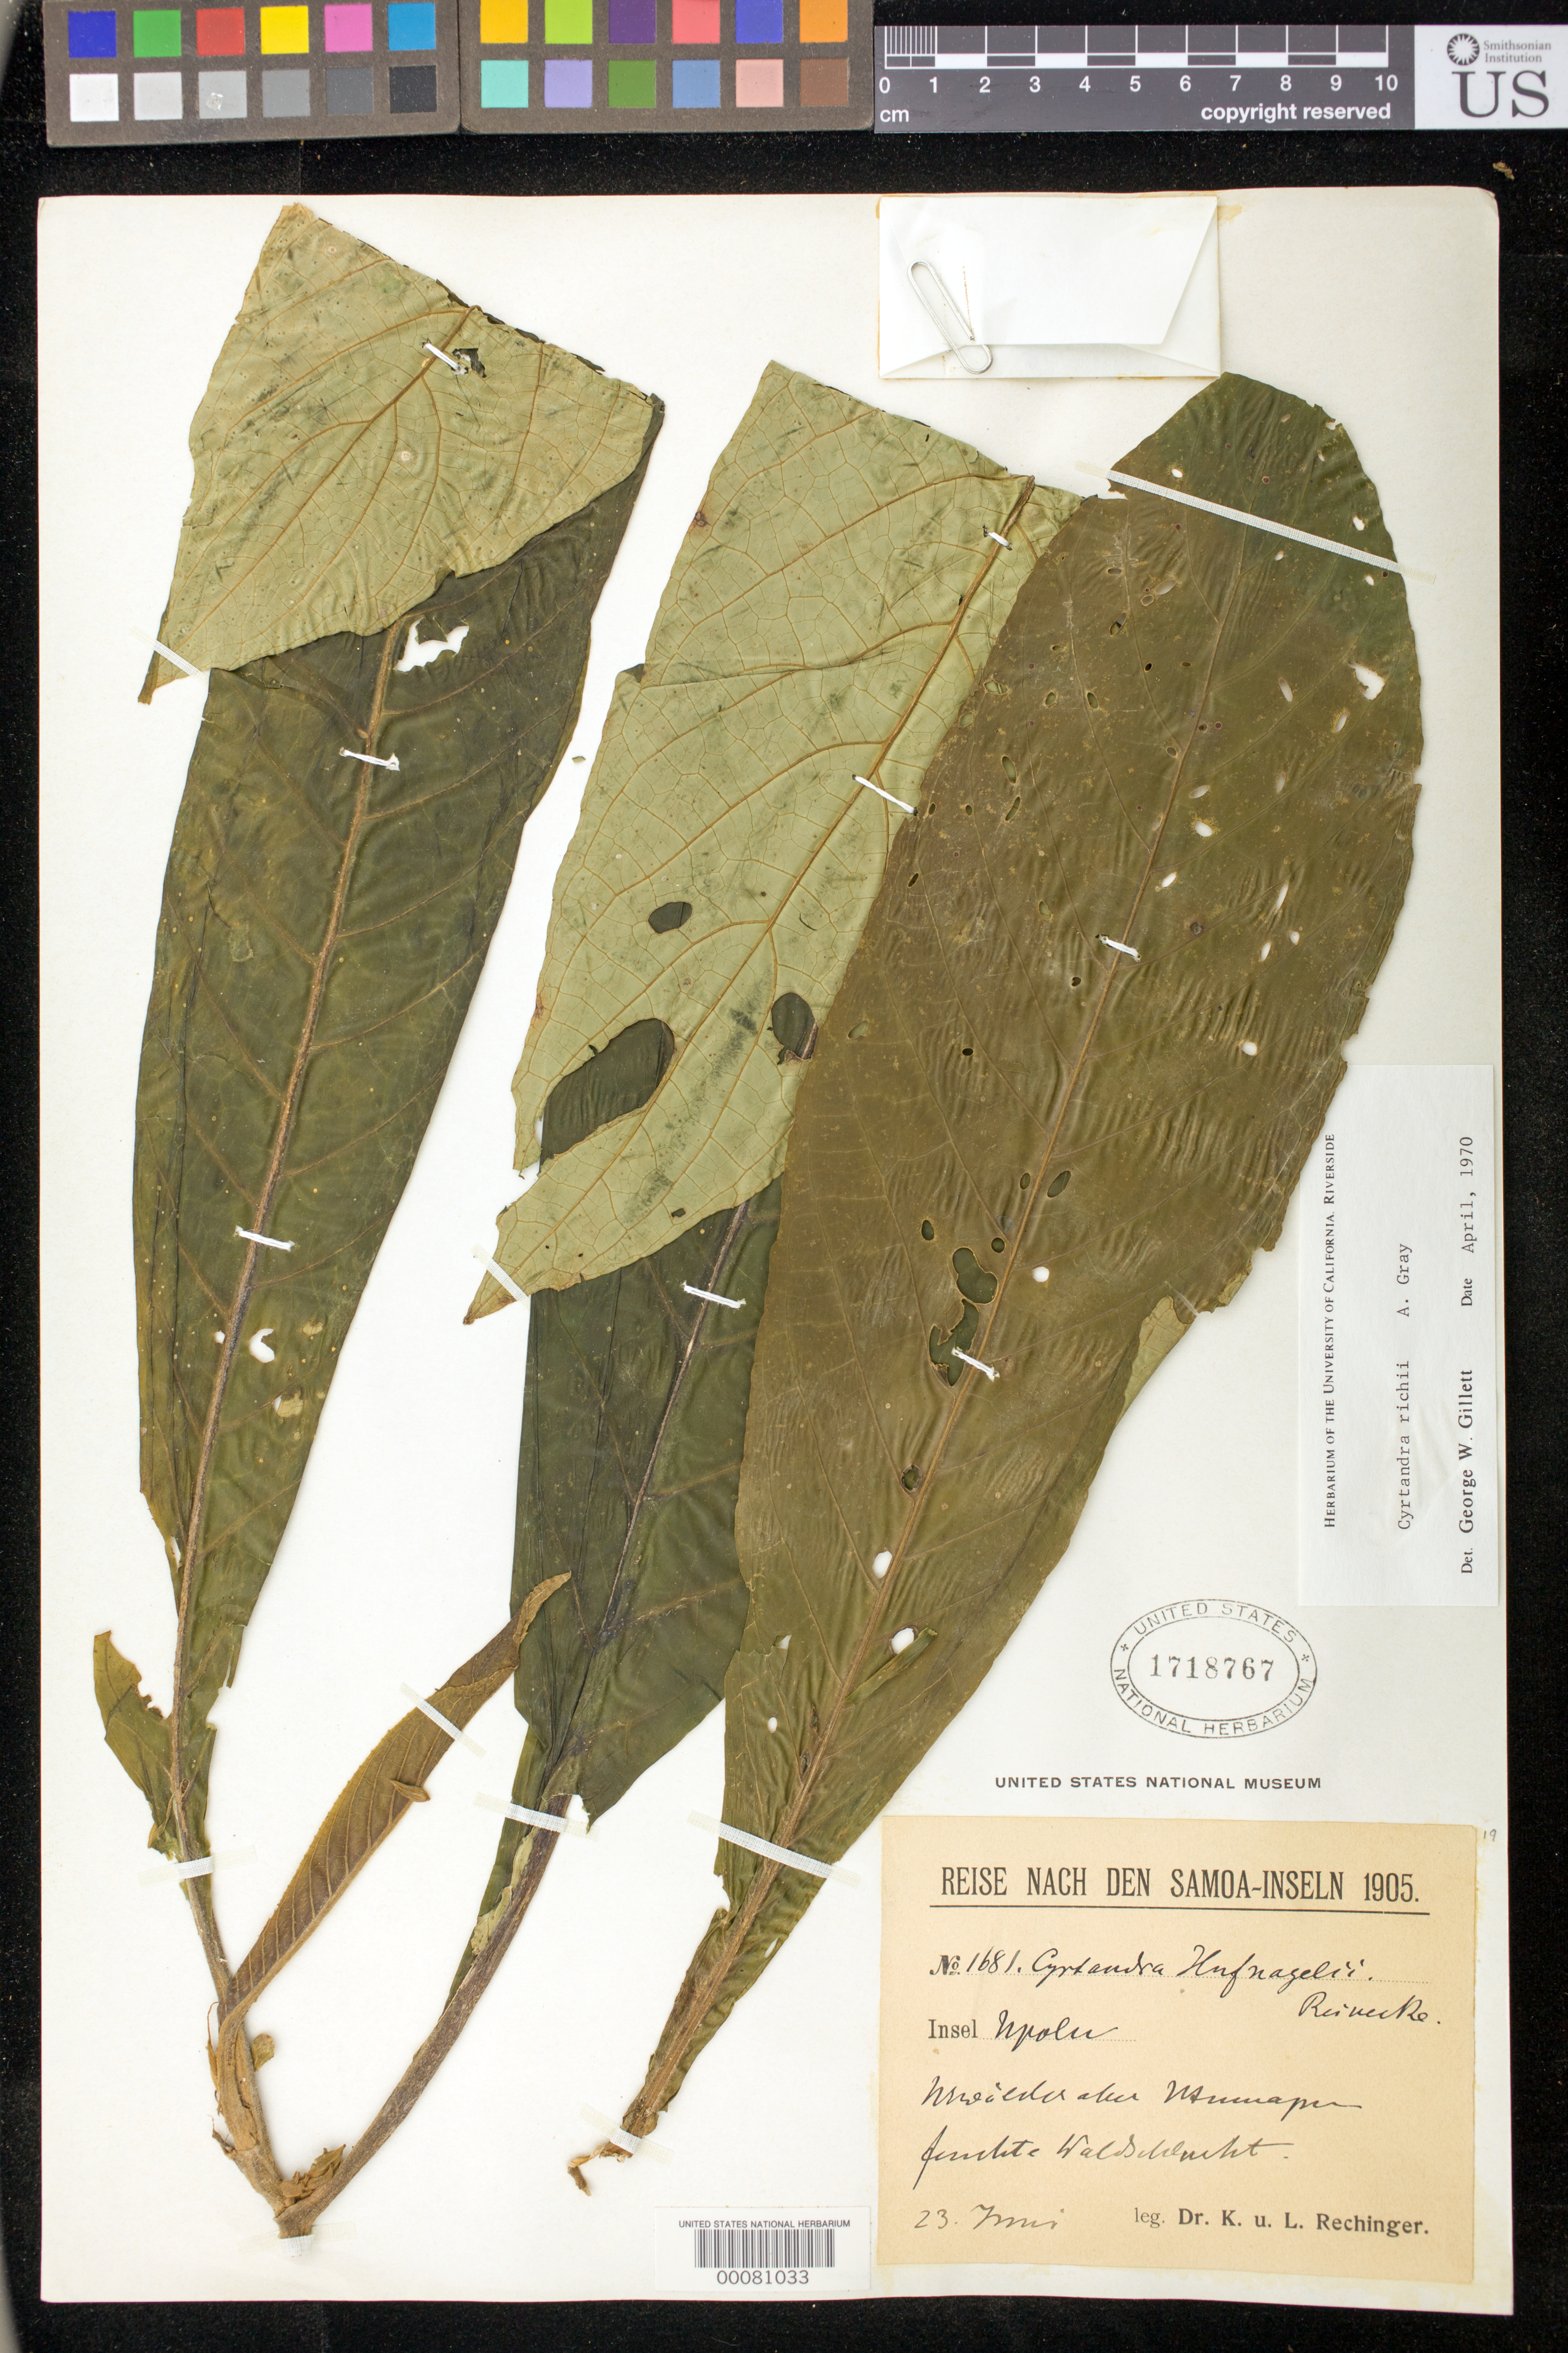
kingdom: Plantae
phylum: Tracheophyta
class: Magnoliopsida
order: Lamiales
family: Gesneriaceae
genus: Cyrtandra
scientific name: Cyrtandra richii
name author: A. Gray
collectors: K. Rechinger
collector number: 1681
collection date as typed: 23 May 1905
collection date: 1905-05-23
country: Samoa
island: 'Upolu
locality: Upolu,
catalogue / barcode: US 1718767